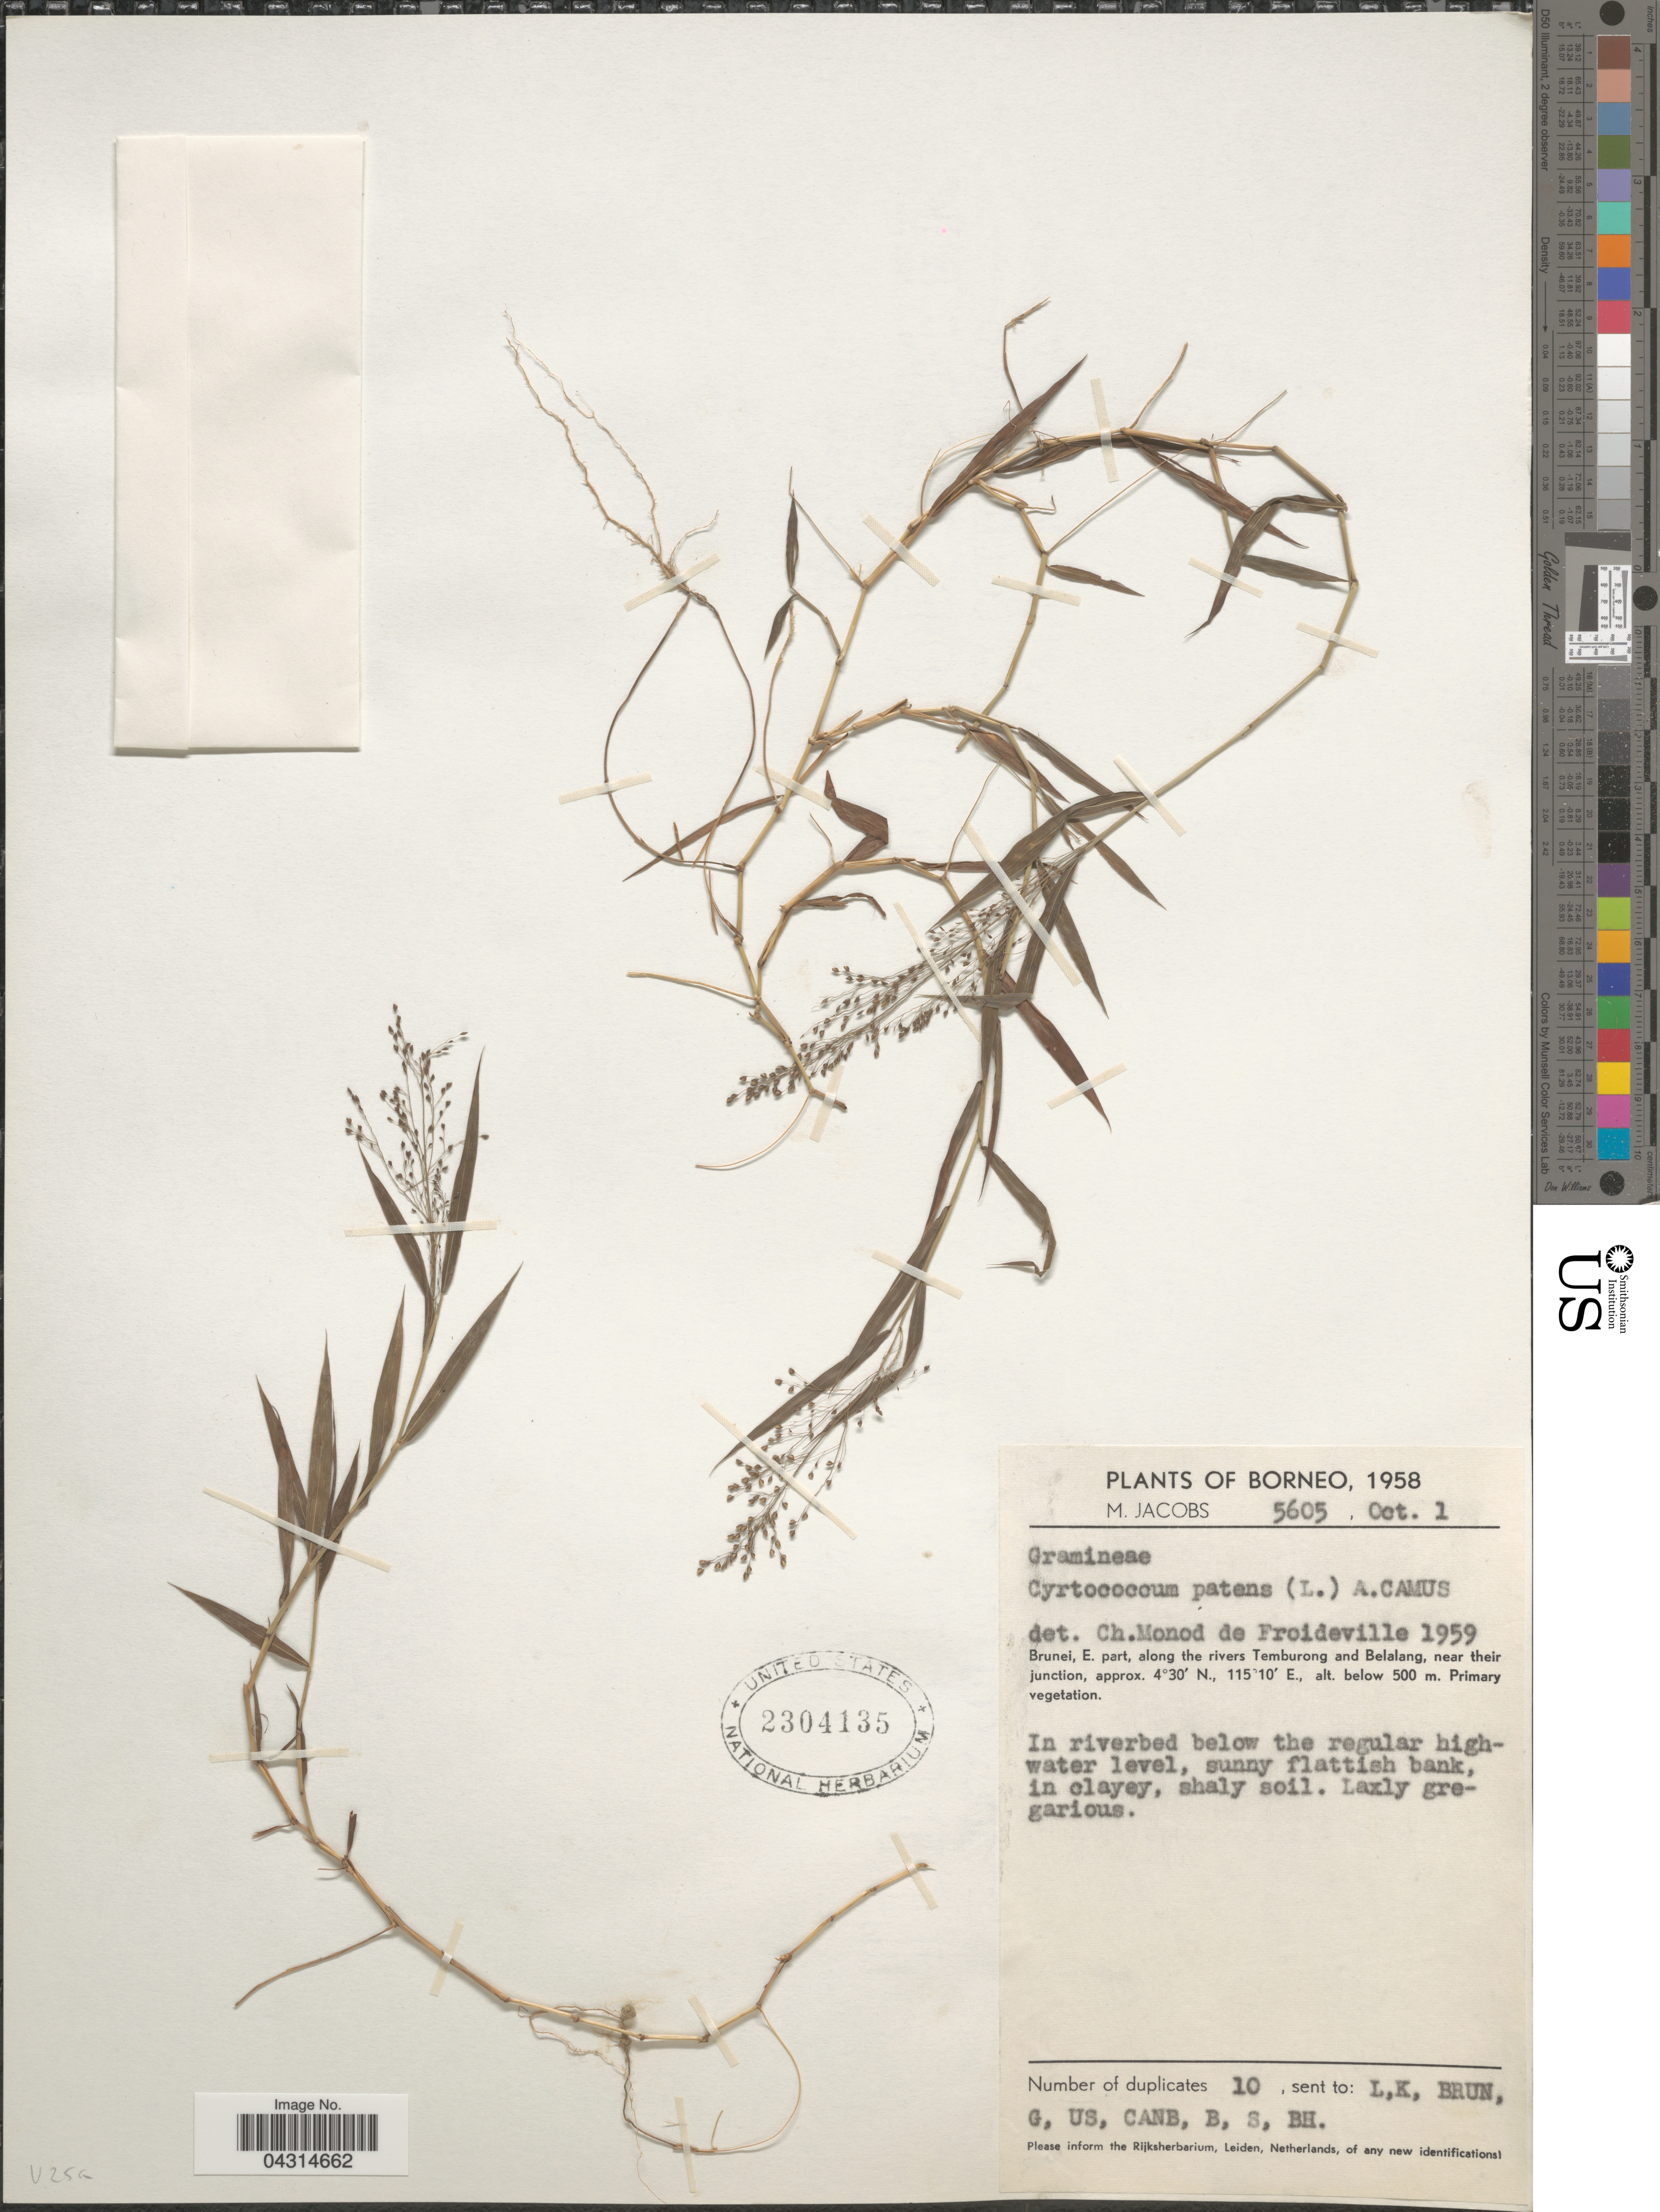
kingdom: Plantae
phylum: Tracheophyta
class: Liliopsida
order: Poales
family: Poaceae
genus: Cyrtococcum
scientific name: Cyrtococcum patens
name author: (L.) A. Camus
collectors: M. Jacobs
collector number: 5605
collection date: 1958-10-01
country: Brunei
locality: Borneo. Brunei, E. part, along the rivers Temburong and Belalang, near their junction. Primary vegetation.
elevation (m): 500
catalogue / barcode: US 2304135